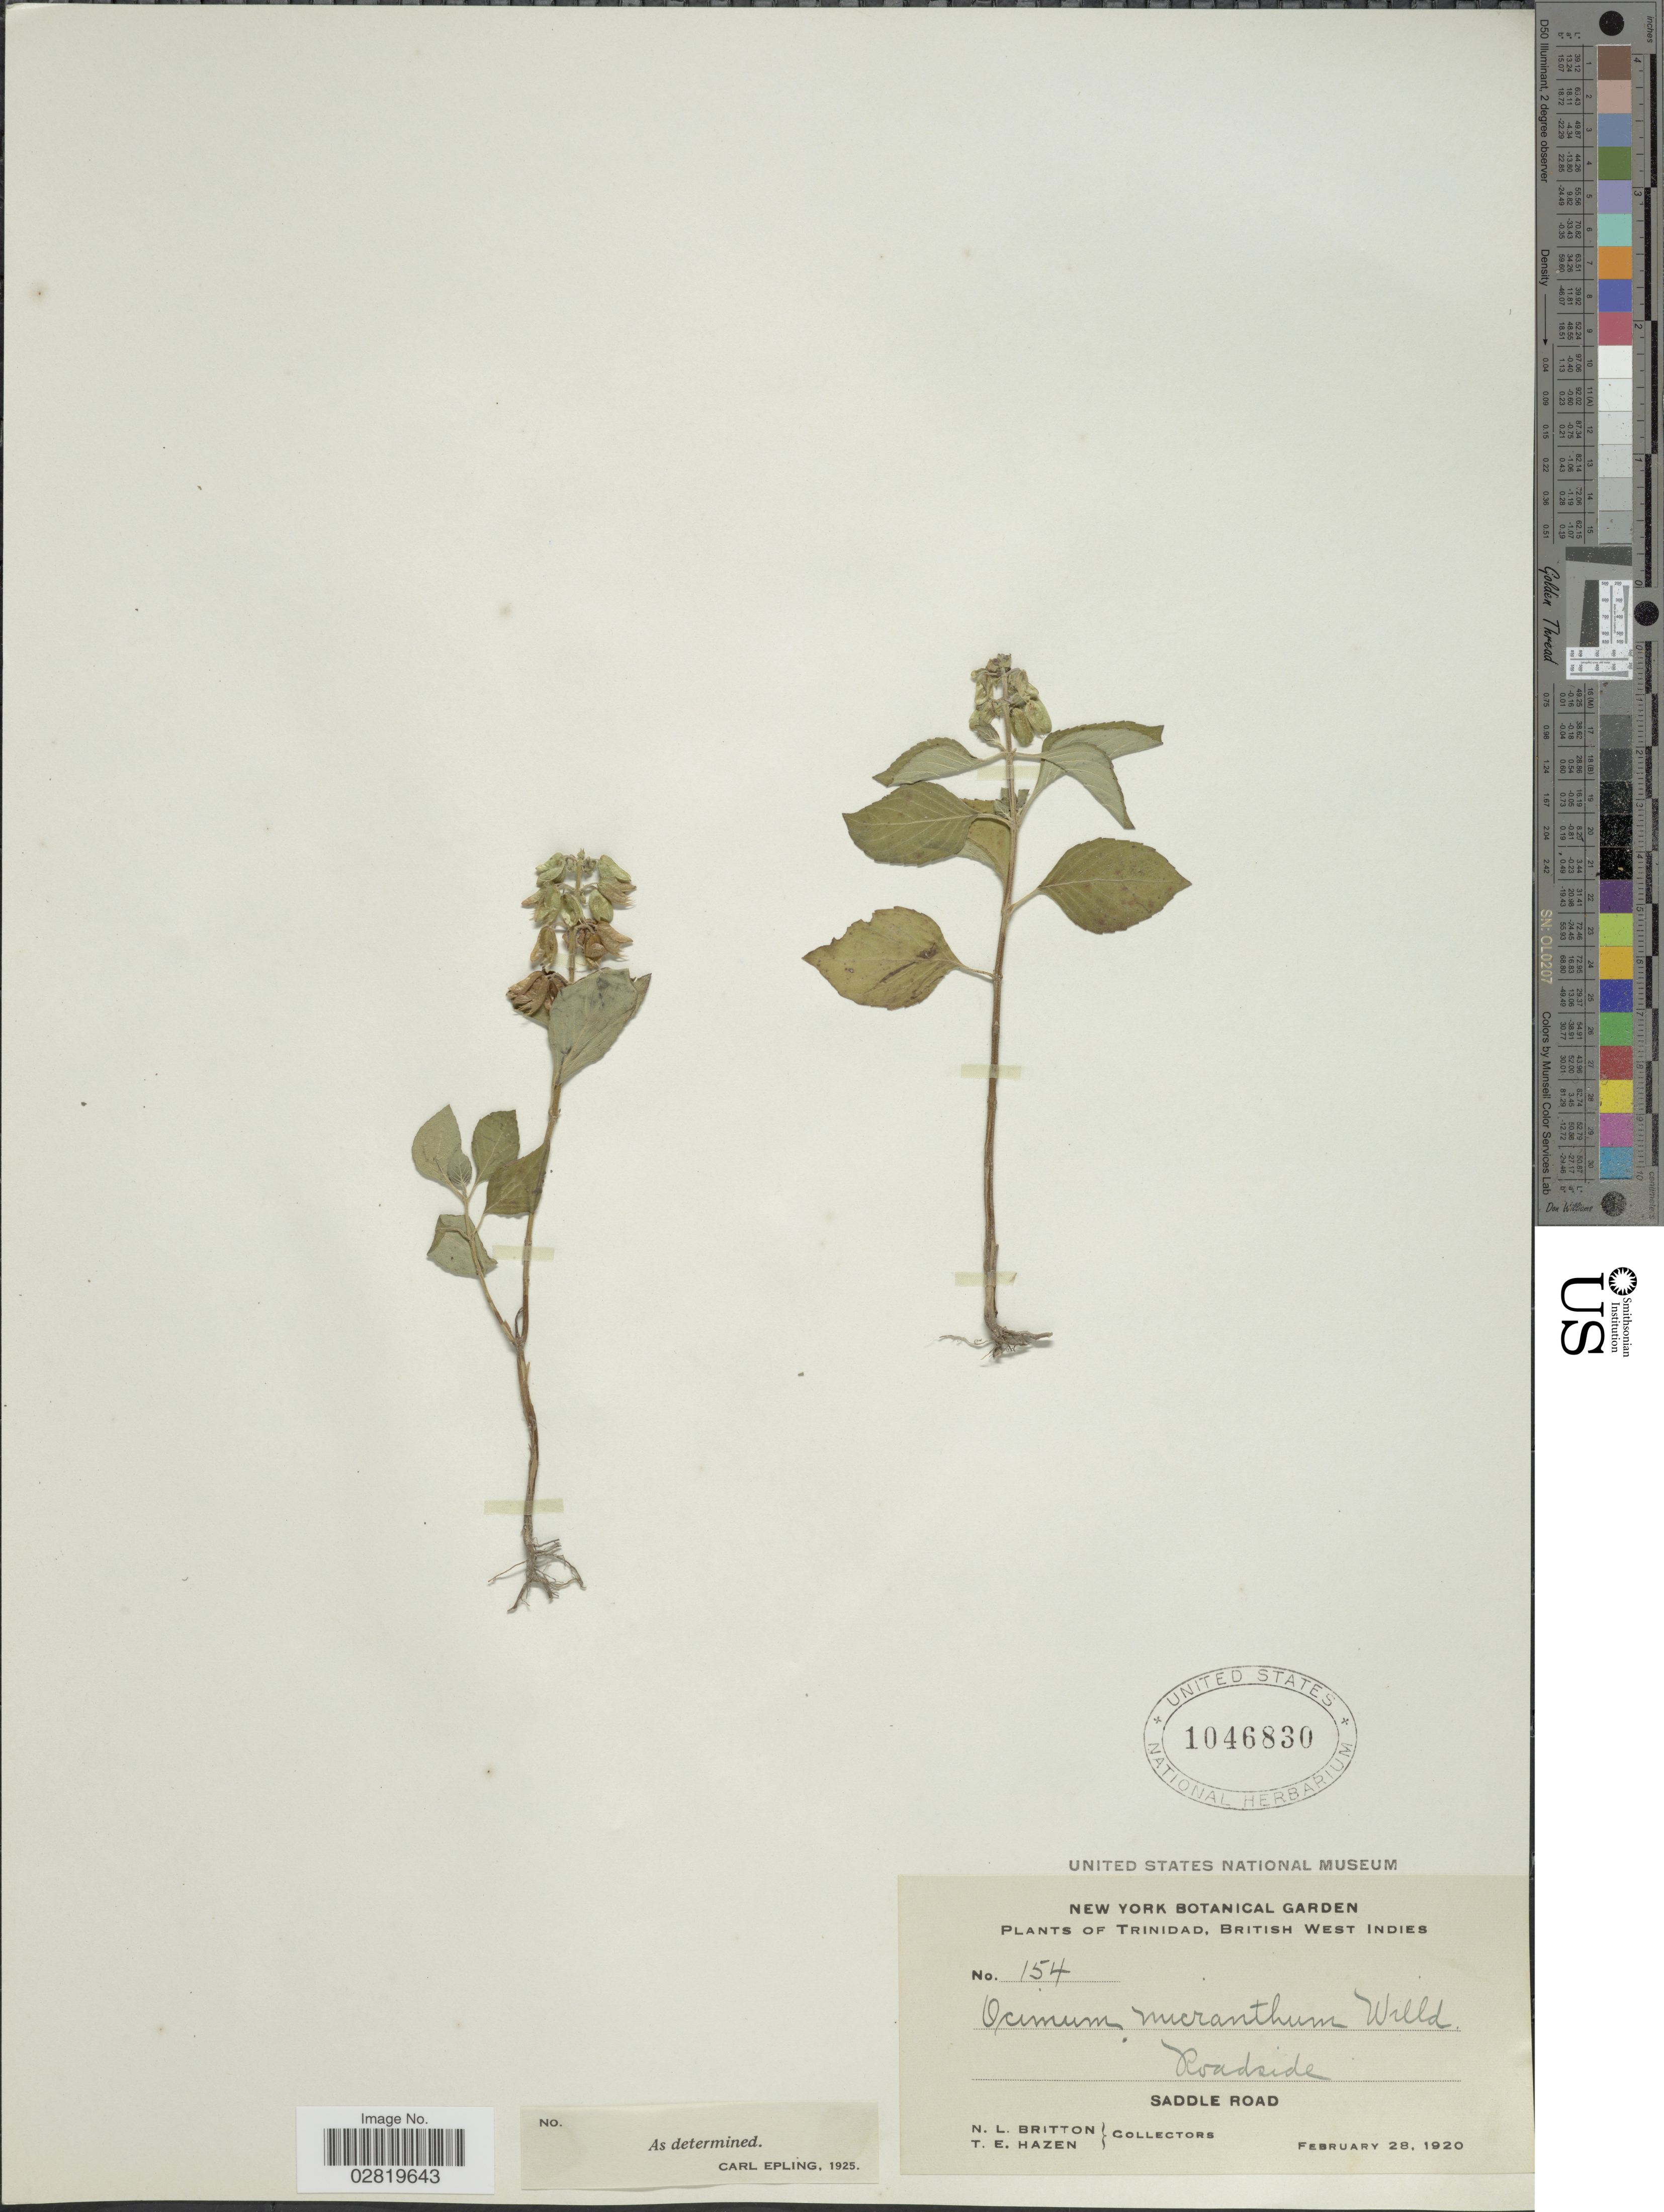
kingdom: Plantae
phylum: Tracheophyta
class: Magnoliopsida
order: Lamiales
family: Lamiaceae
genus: Ocimum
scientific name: Ocimum micranthum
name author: Willd.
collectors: N. Britton & T. E. Hazen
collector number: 154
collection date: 1920-02-28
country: Trinidad and Tobago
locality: Trinidad, British West Indies, Saddle Road.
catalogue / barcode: US 1046830